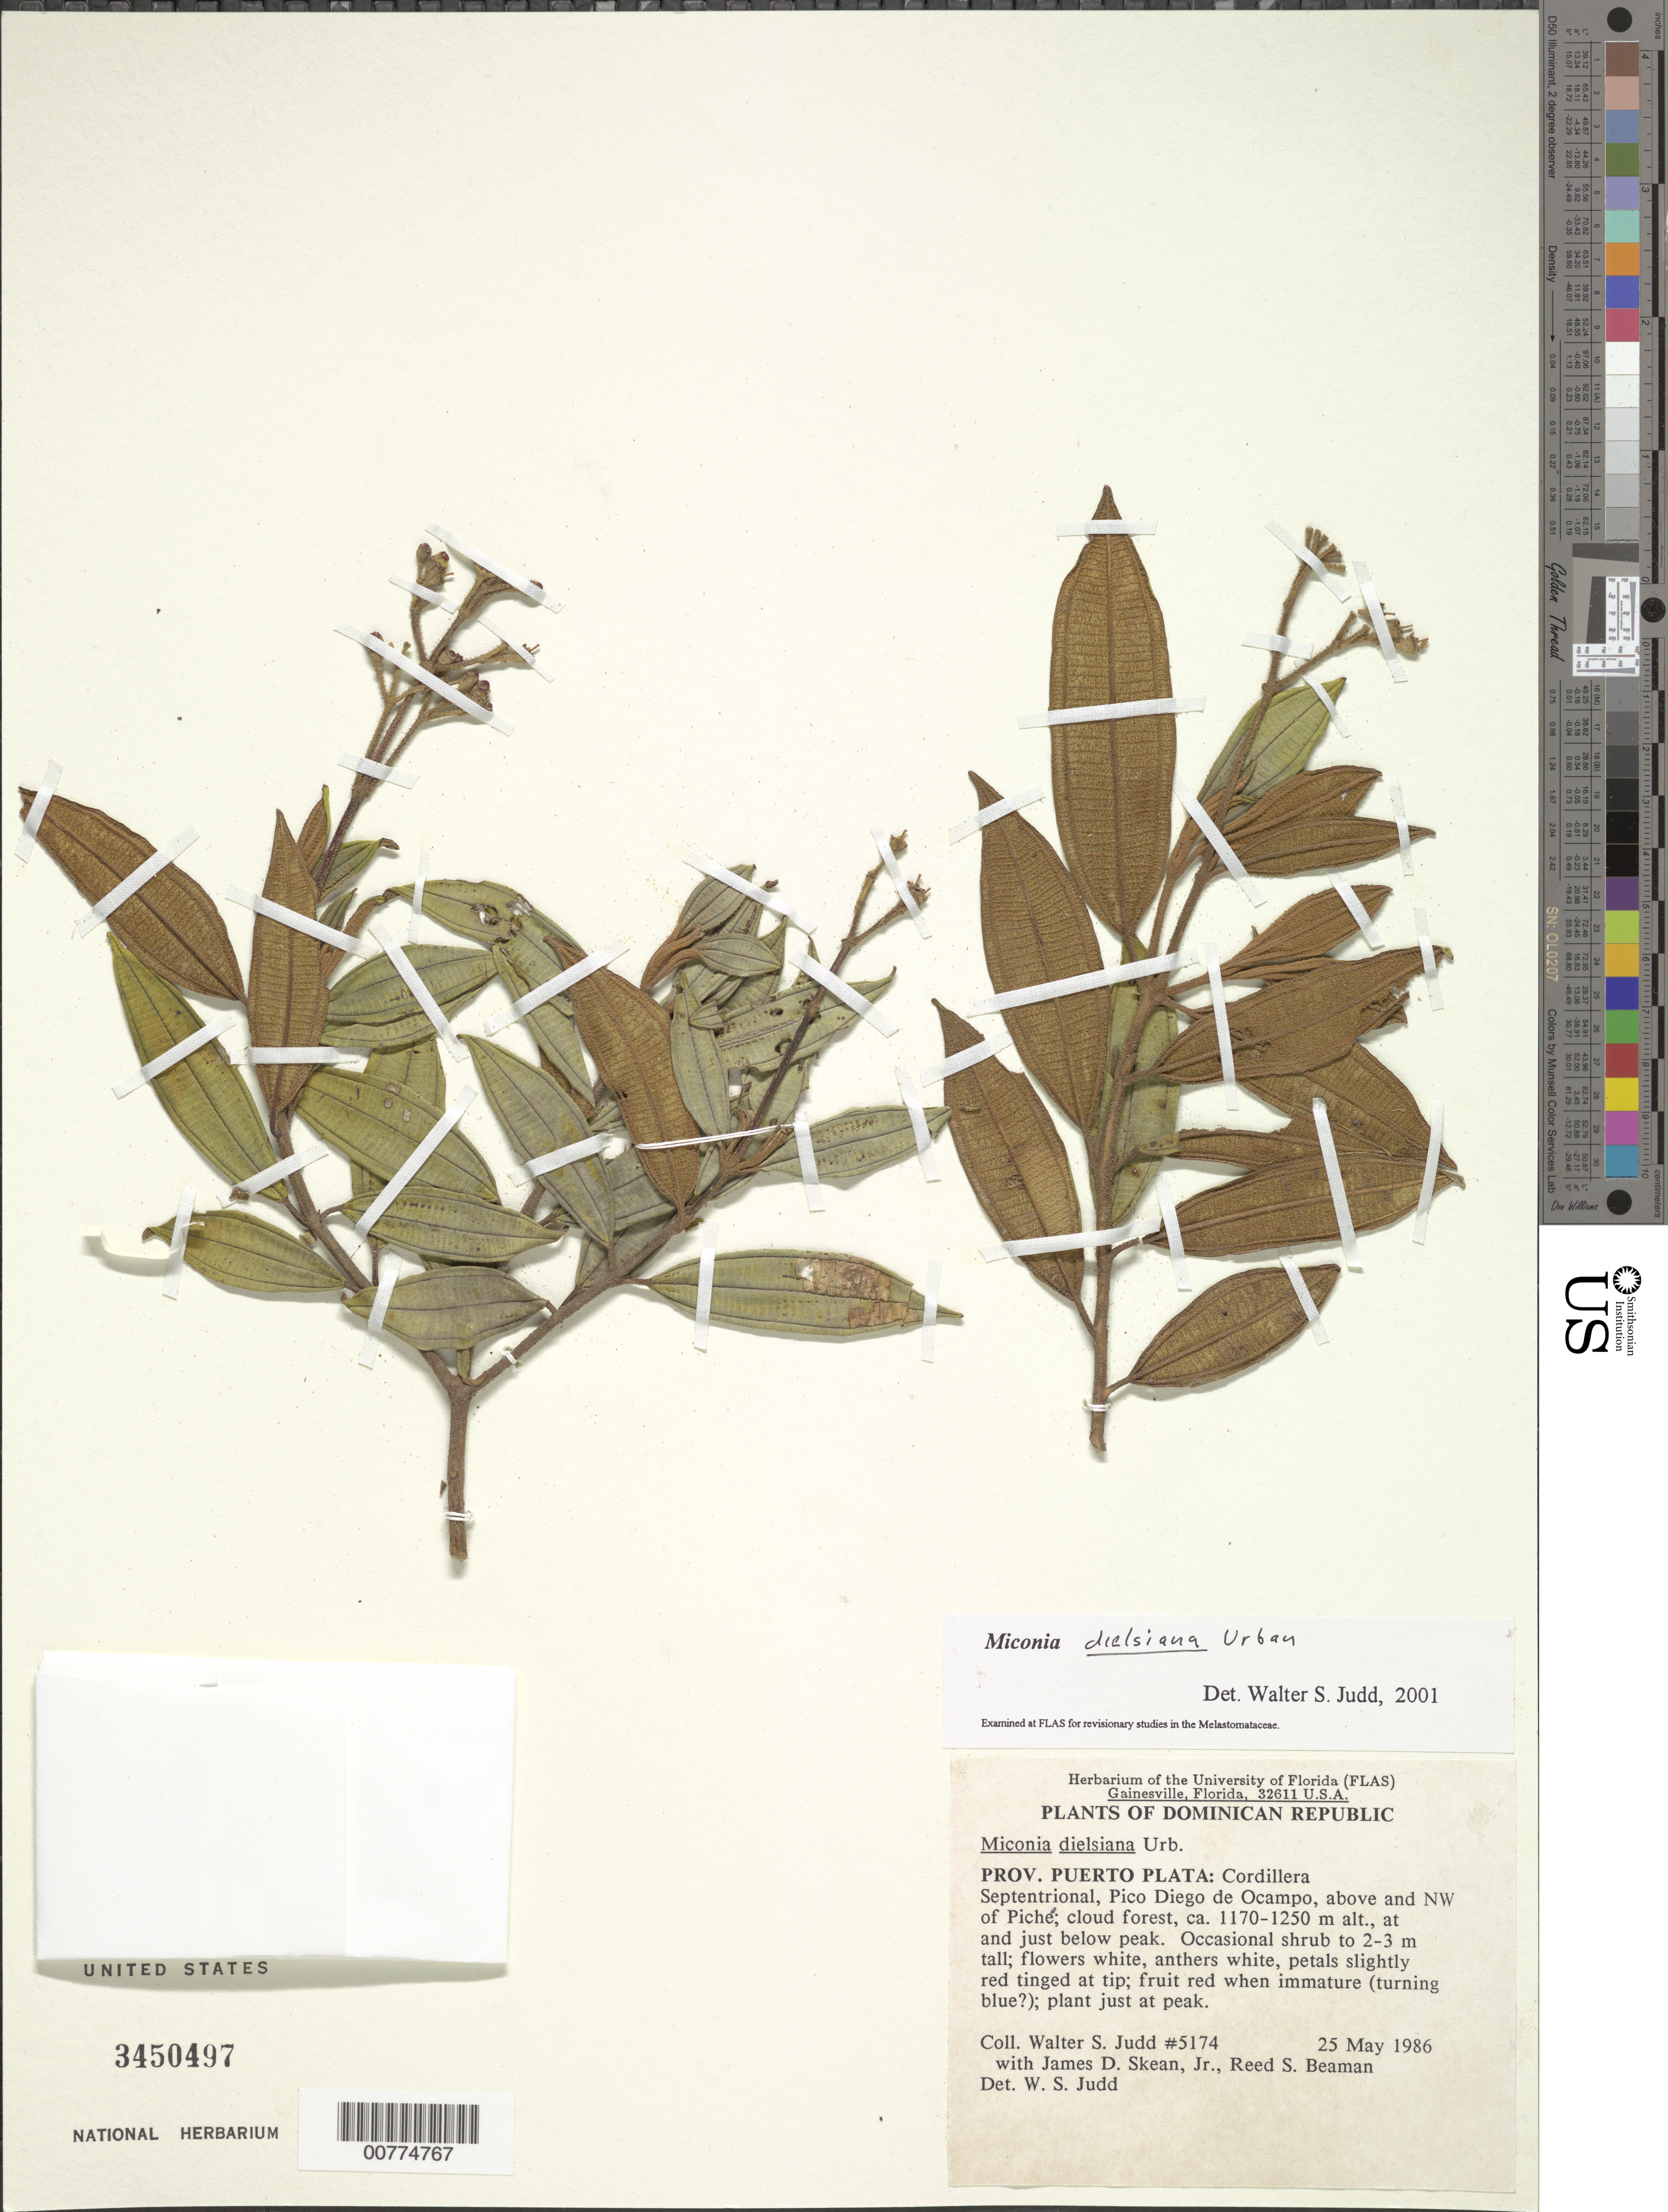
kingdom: Plantae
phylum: Tracheophyta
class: Magnoliopsida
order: Myrtales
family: Melastomataceae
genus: Miconia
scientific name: Miconia dielsiana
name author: Urb.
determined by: Judd, Walter S.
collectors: W. S. Judd, J. D. Skean & R. S. Beaman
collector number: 5174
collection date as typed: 25 May 1986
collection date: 1986-05-25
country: Dominican Republic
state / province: Puerto Plata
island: Hispaniola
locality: Cordillera Septentrional, Pico Diego de Ocampo, above and NW of Piché.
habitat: Cloud forest, and just below peak.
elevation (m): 1170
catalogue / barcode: US 3450497